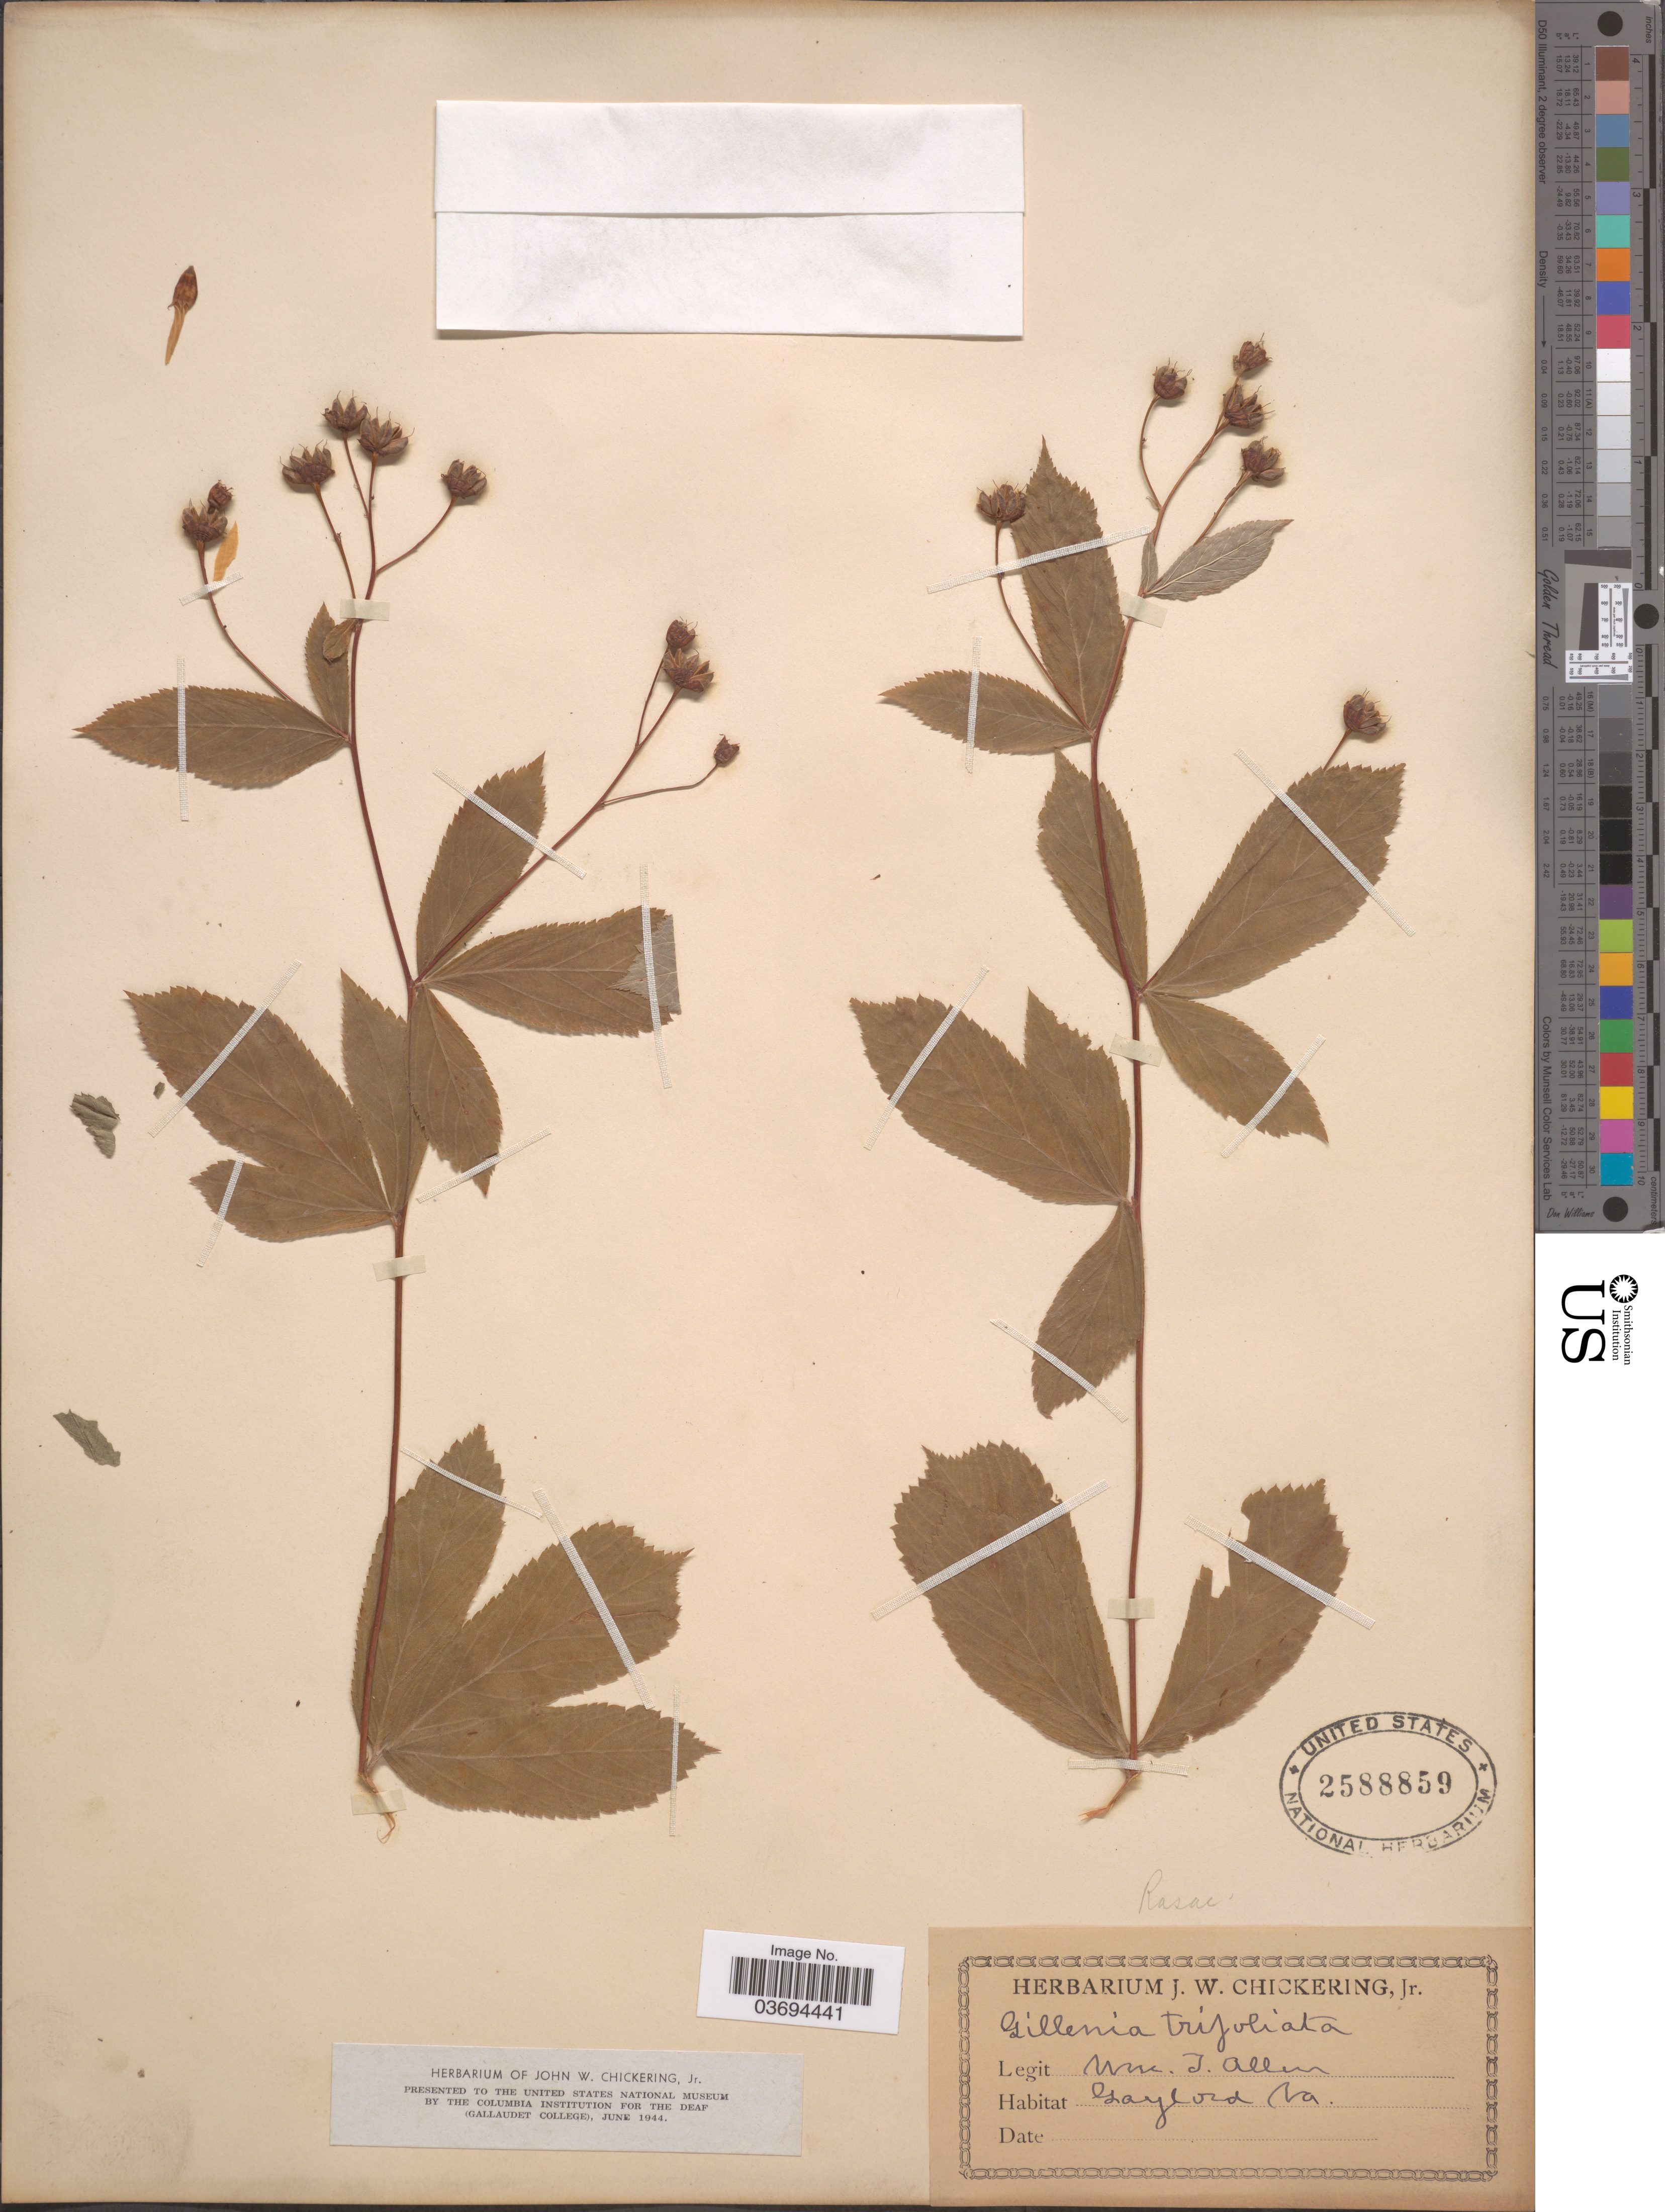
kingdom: Plantae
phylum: Tracheophyta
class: Magnoliopsida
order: Rosales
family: Rosaceae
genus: Gillenia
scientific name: Gillenia trifoliata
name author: (L.) Moench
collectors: Mrs. J. C. Allen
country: United States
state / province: Virginia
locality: Gaylord.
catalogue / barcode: US 2588859